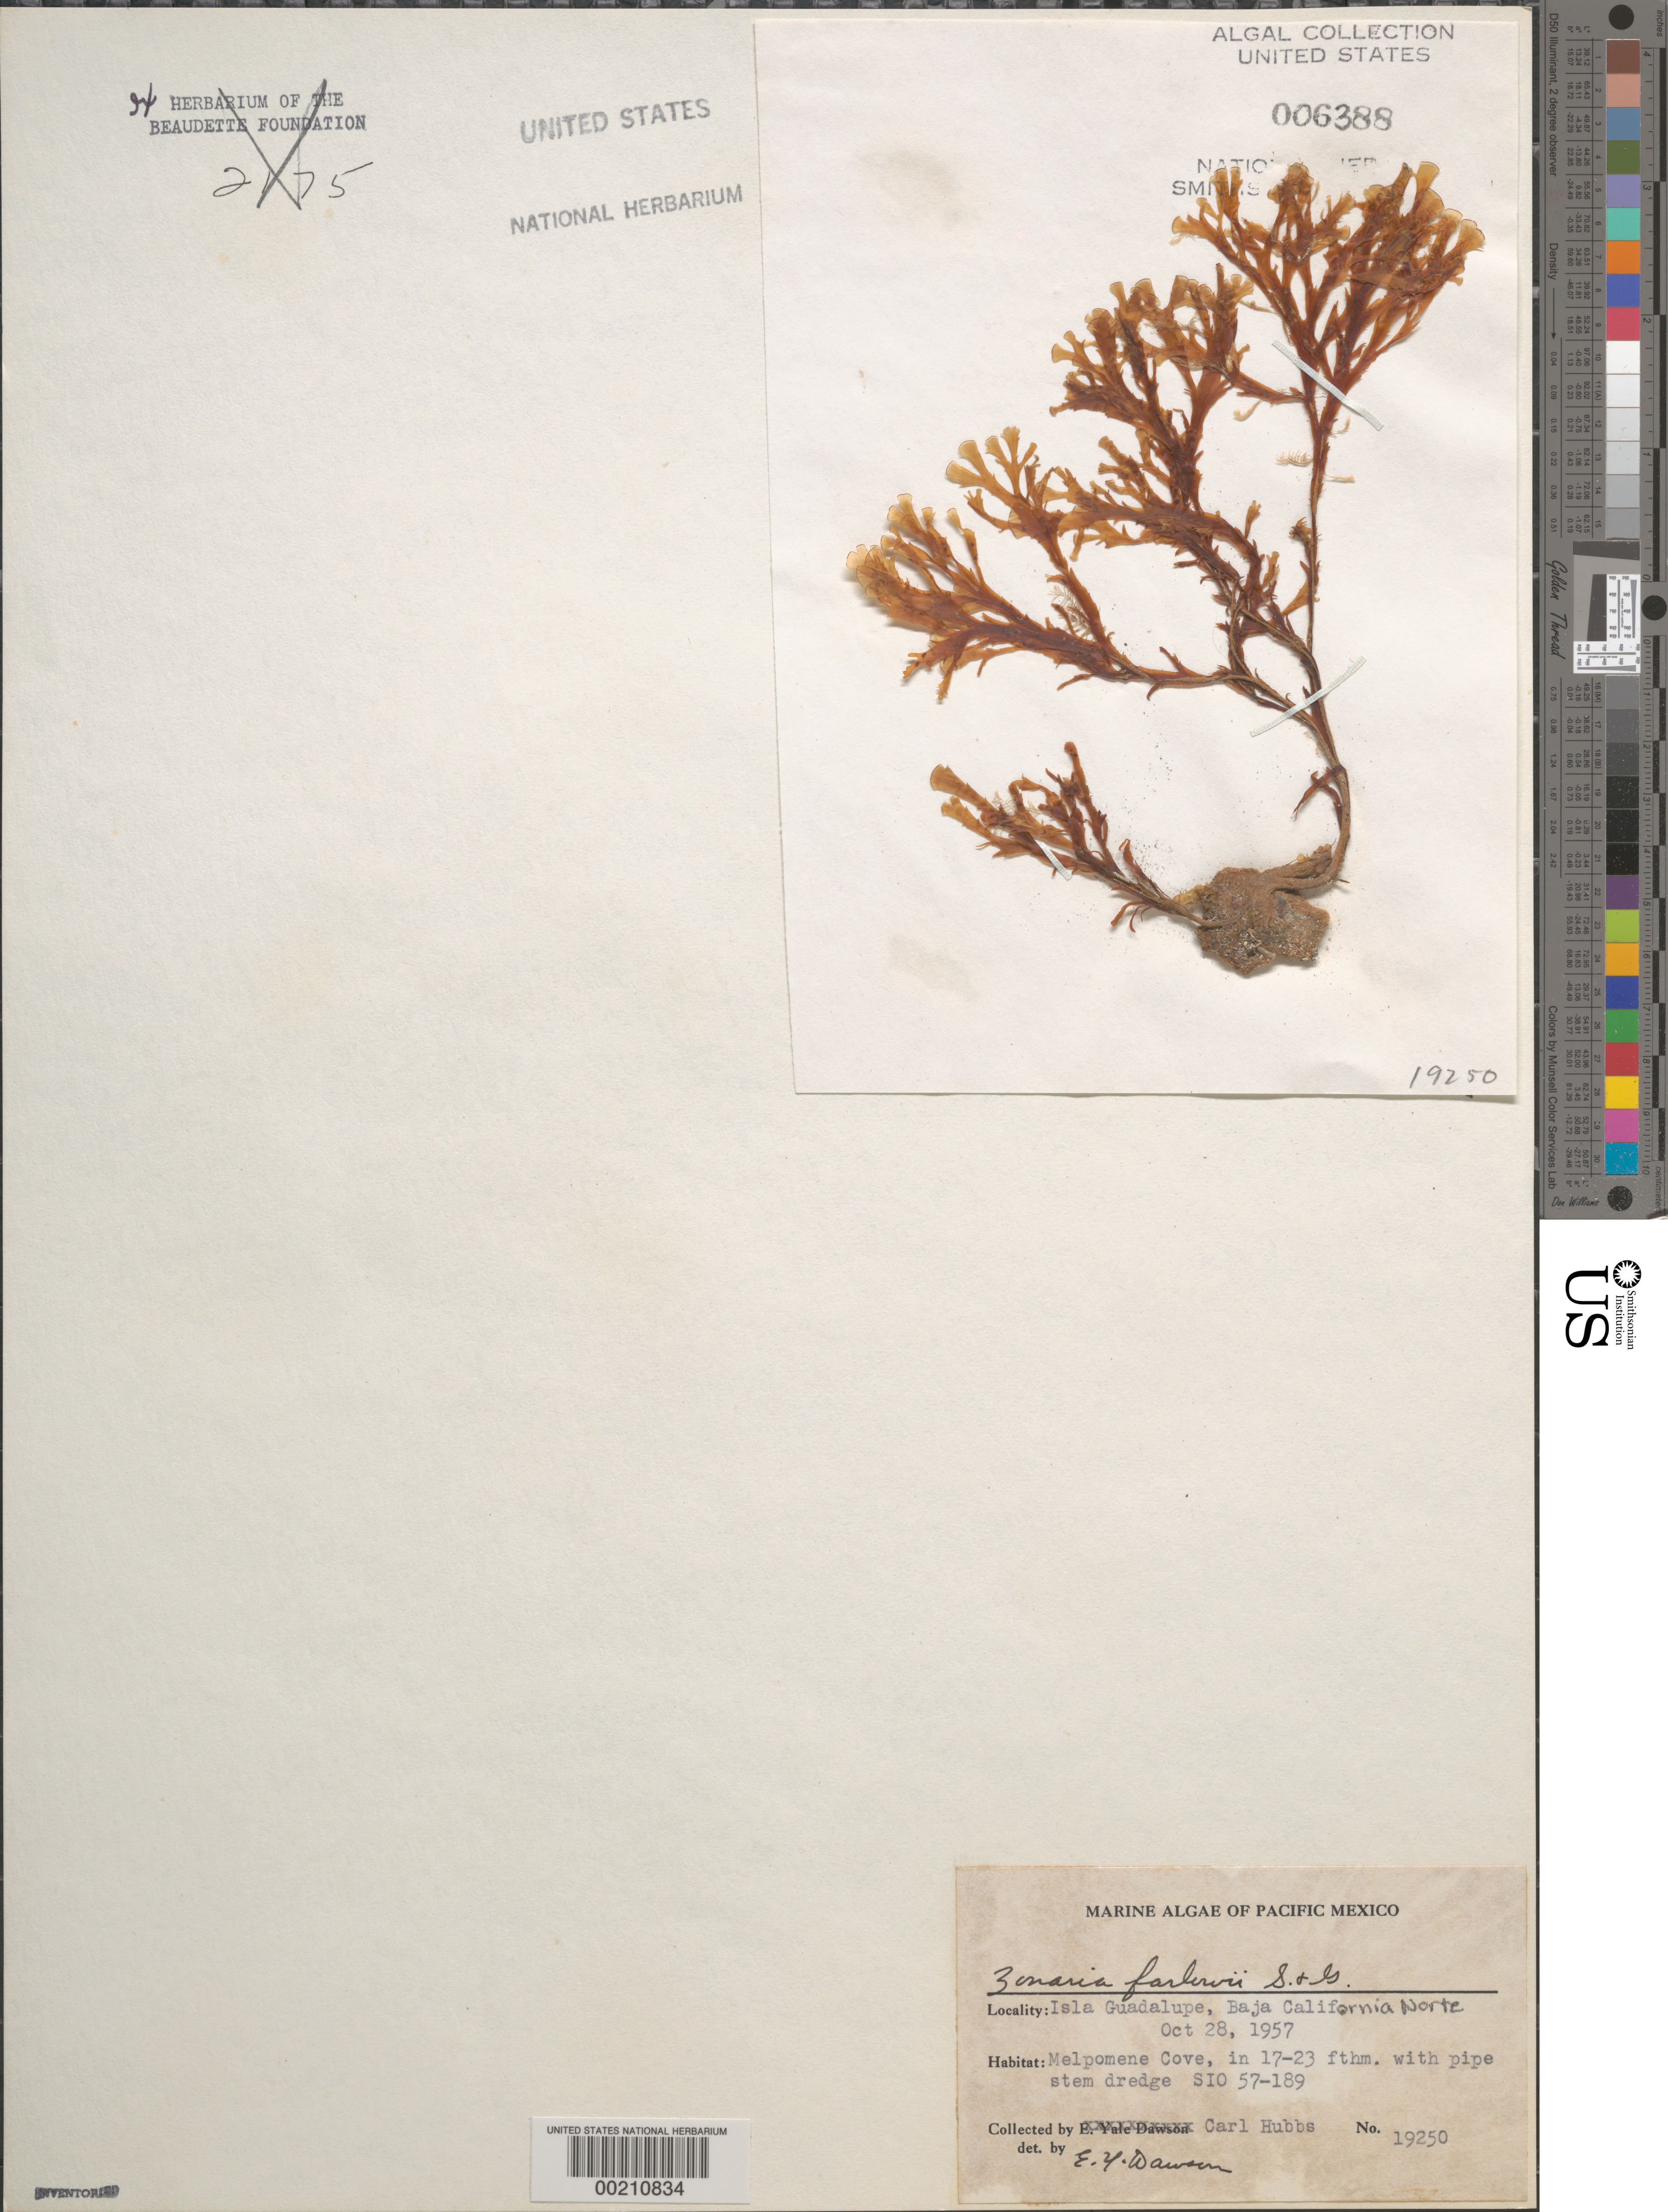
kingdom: Chromista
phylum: Ochrophyta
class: Phaeophyceae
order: Dictyotales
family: Dictyotaceae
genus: Zonaria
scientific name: Zonaria farlowii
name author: Setch. & N.L. Gardner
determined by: Dawson, E. Y.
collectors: C. Hubbs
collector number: EYD 19250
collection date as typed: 28 Oct 1957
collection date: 1957-10-28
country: Mexico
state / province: Baja California Norte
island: Isla Guadalupe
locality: Melpomene Cove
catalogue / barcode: US 6388